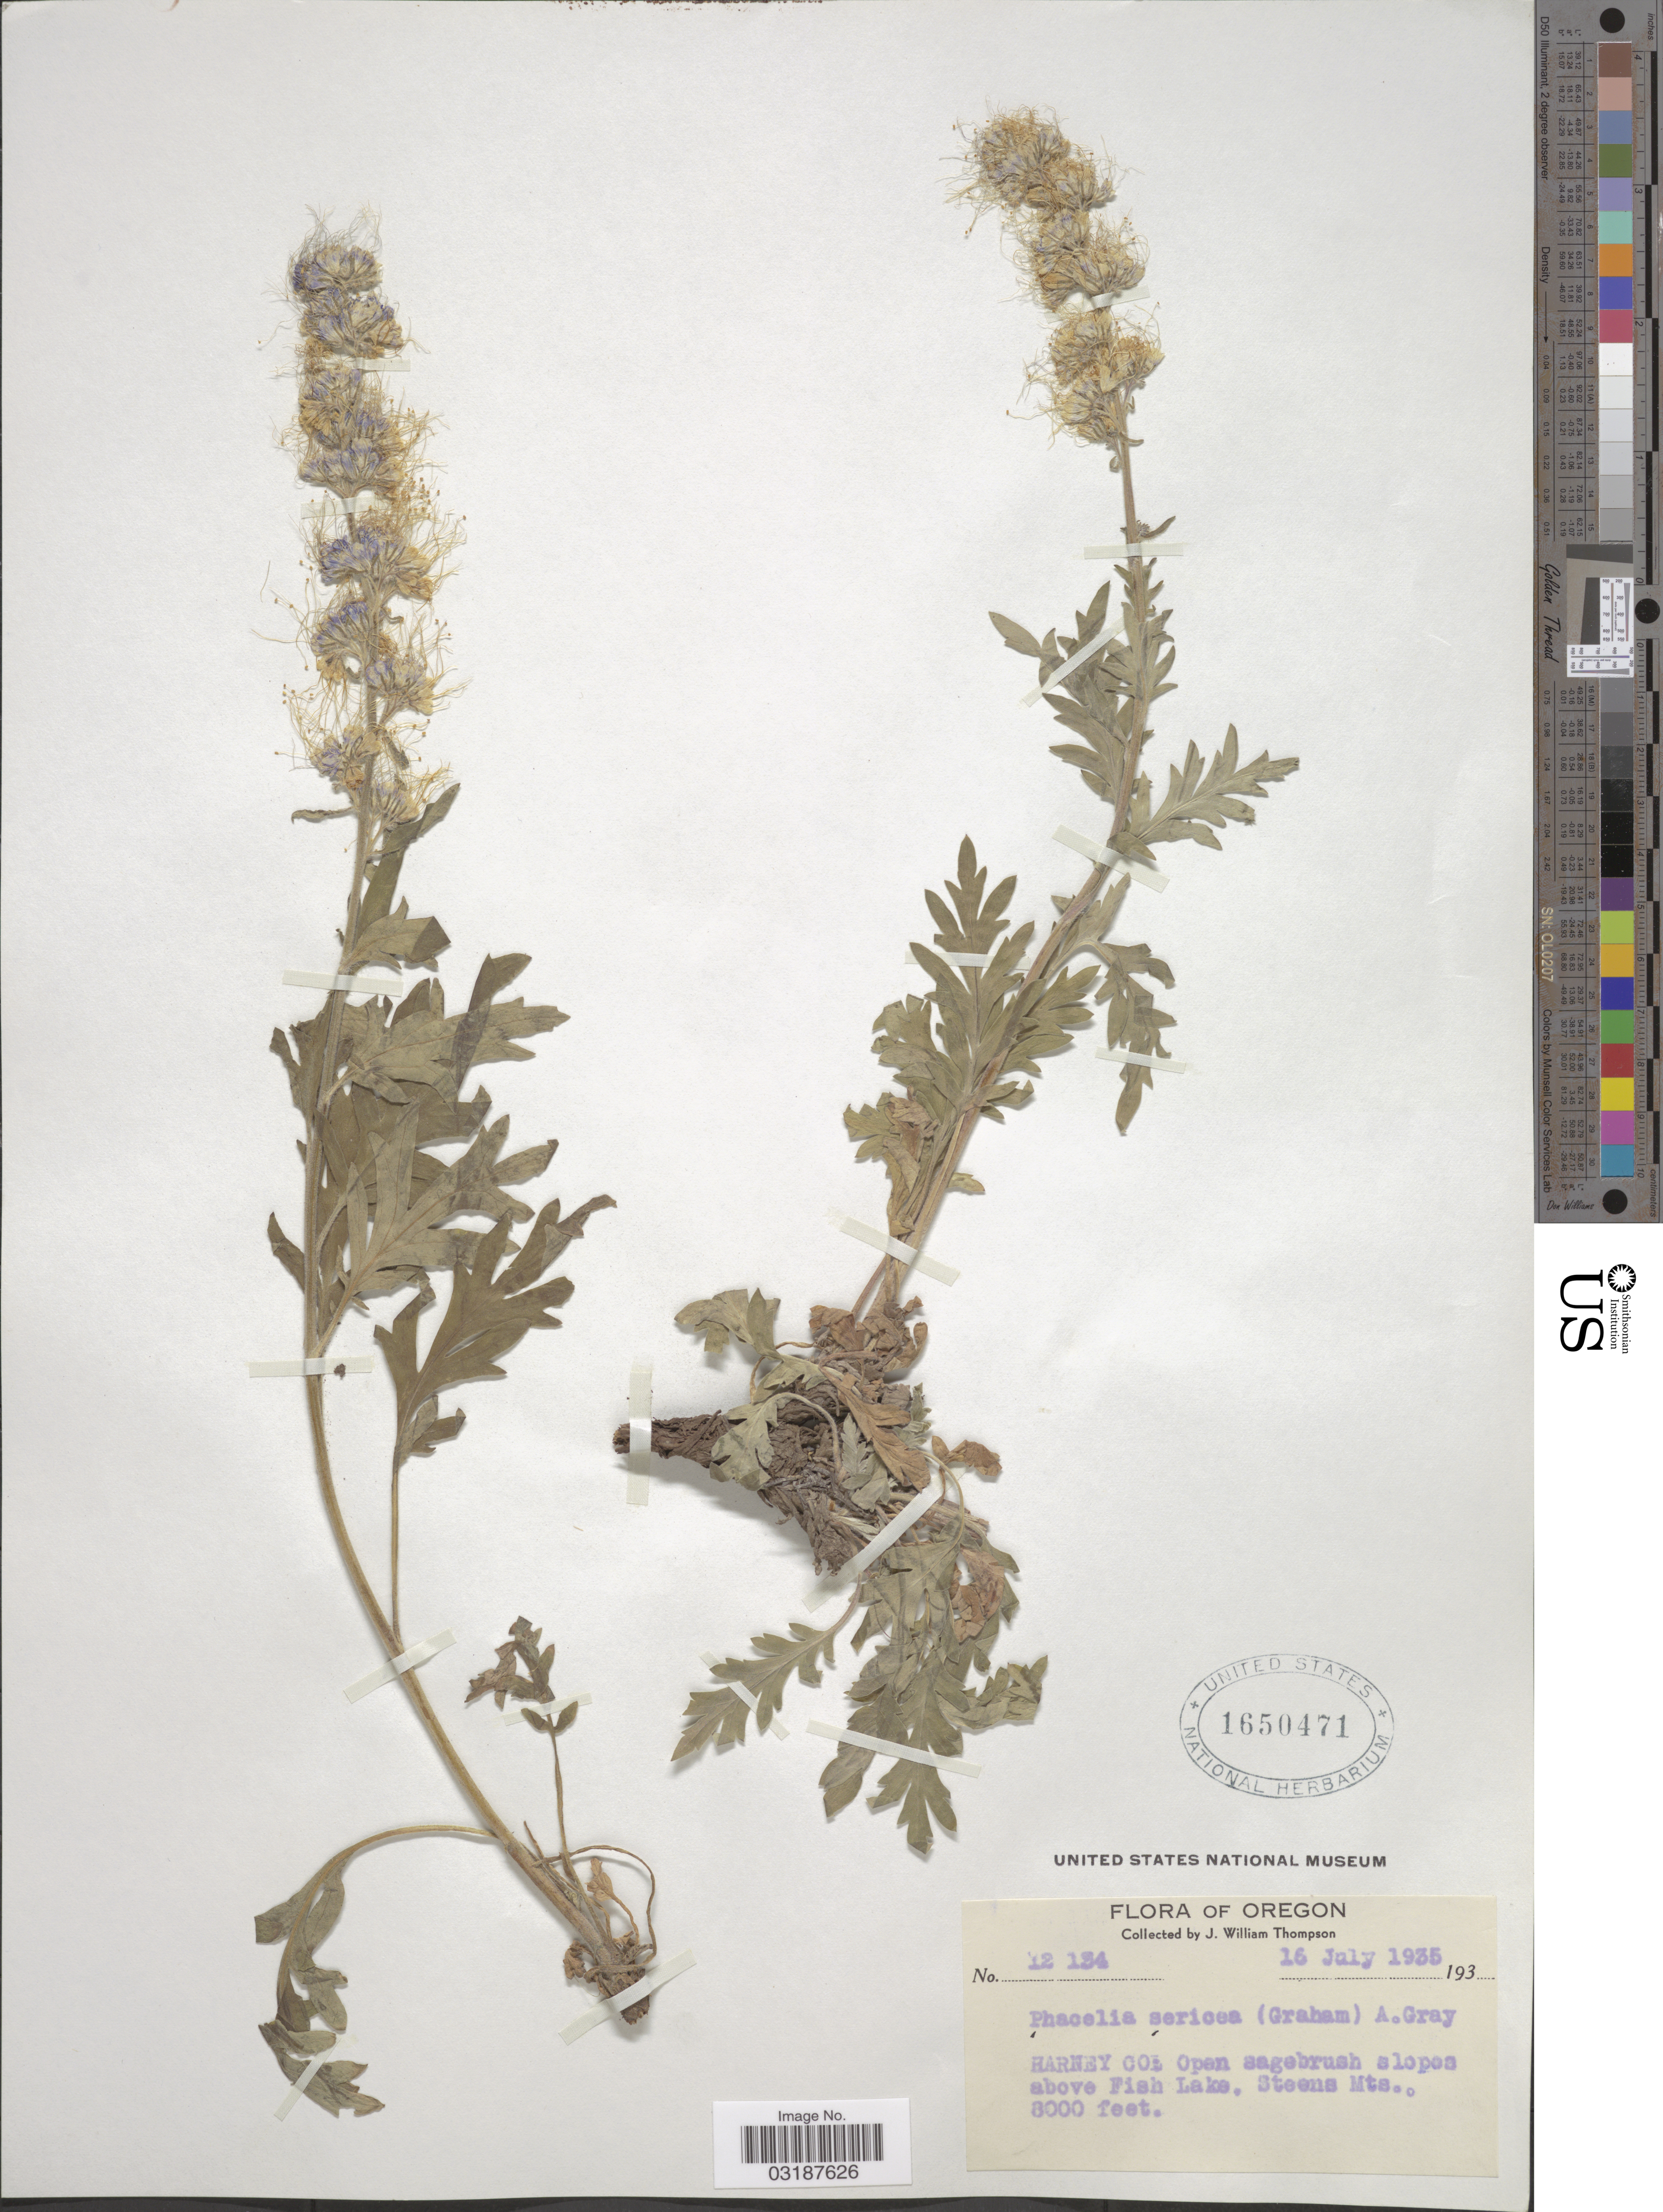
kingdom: Plantae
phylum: Tracheophyta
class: Magnoliopsida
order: Boraginales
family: Hydrophyllaceae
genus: Phacelia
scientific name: Phacelia sericea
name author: (Graham) A. Gray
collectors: J. W. Thompson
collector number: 12134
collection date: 1935-07-16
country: United States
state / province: Oregon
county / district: Harney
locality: HARNEY CO: Open sagebrush slopes above Fish Lake. Steens Mts.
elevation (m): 2438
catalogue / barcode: US 1650471